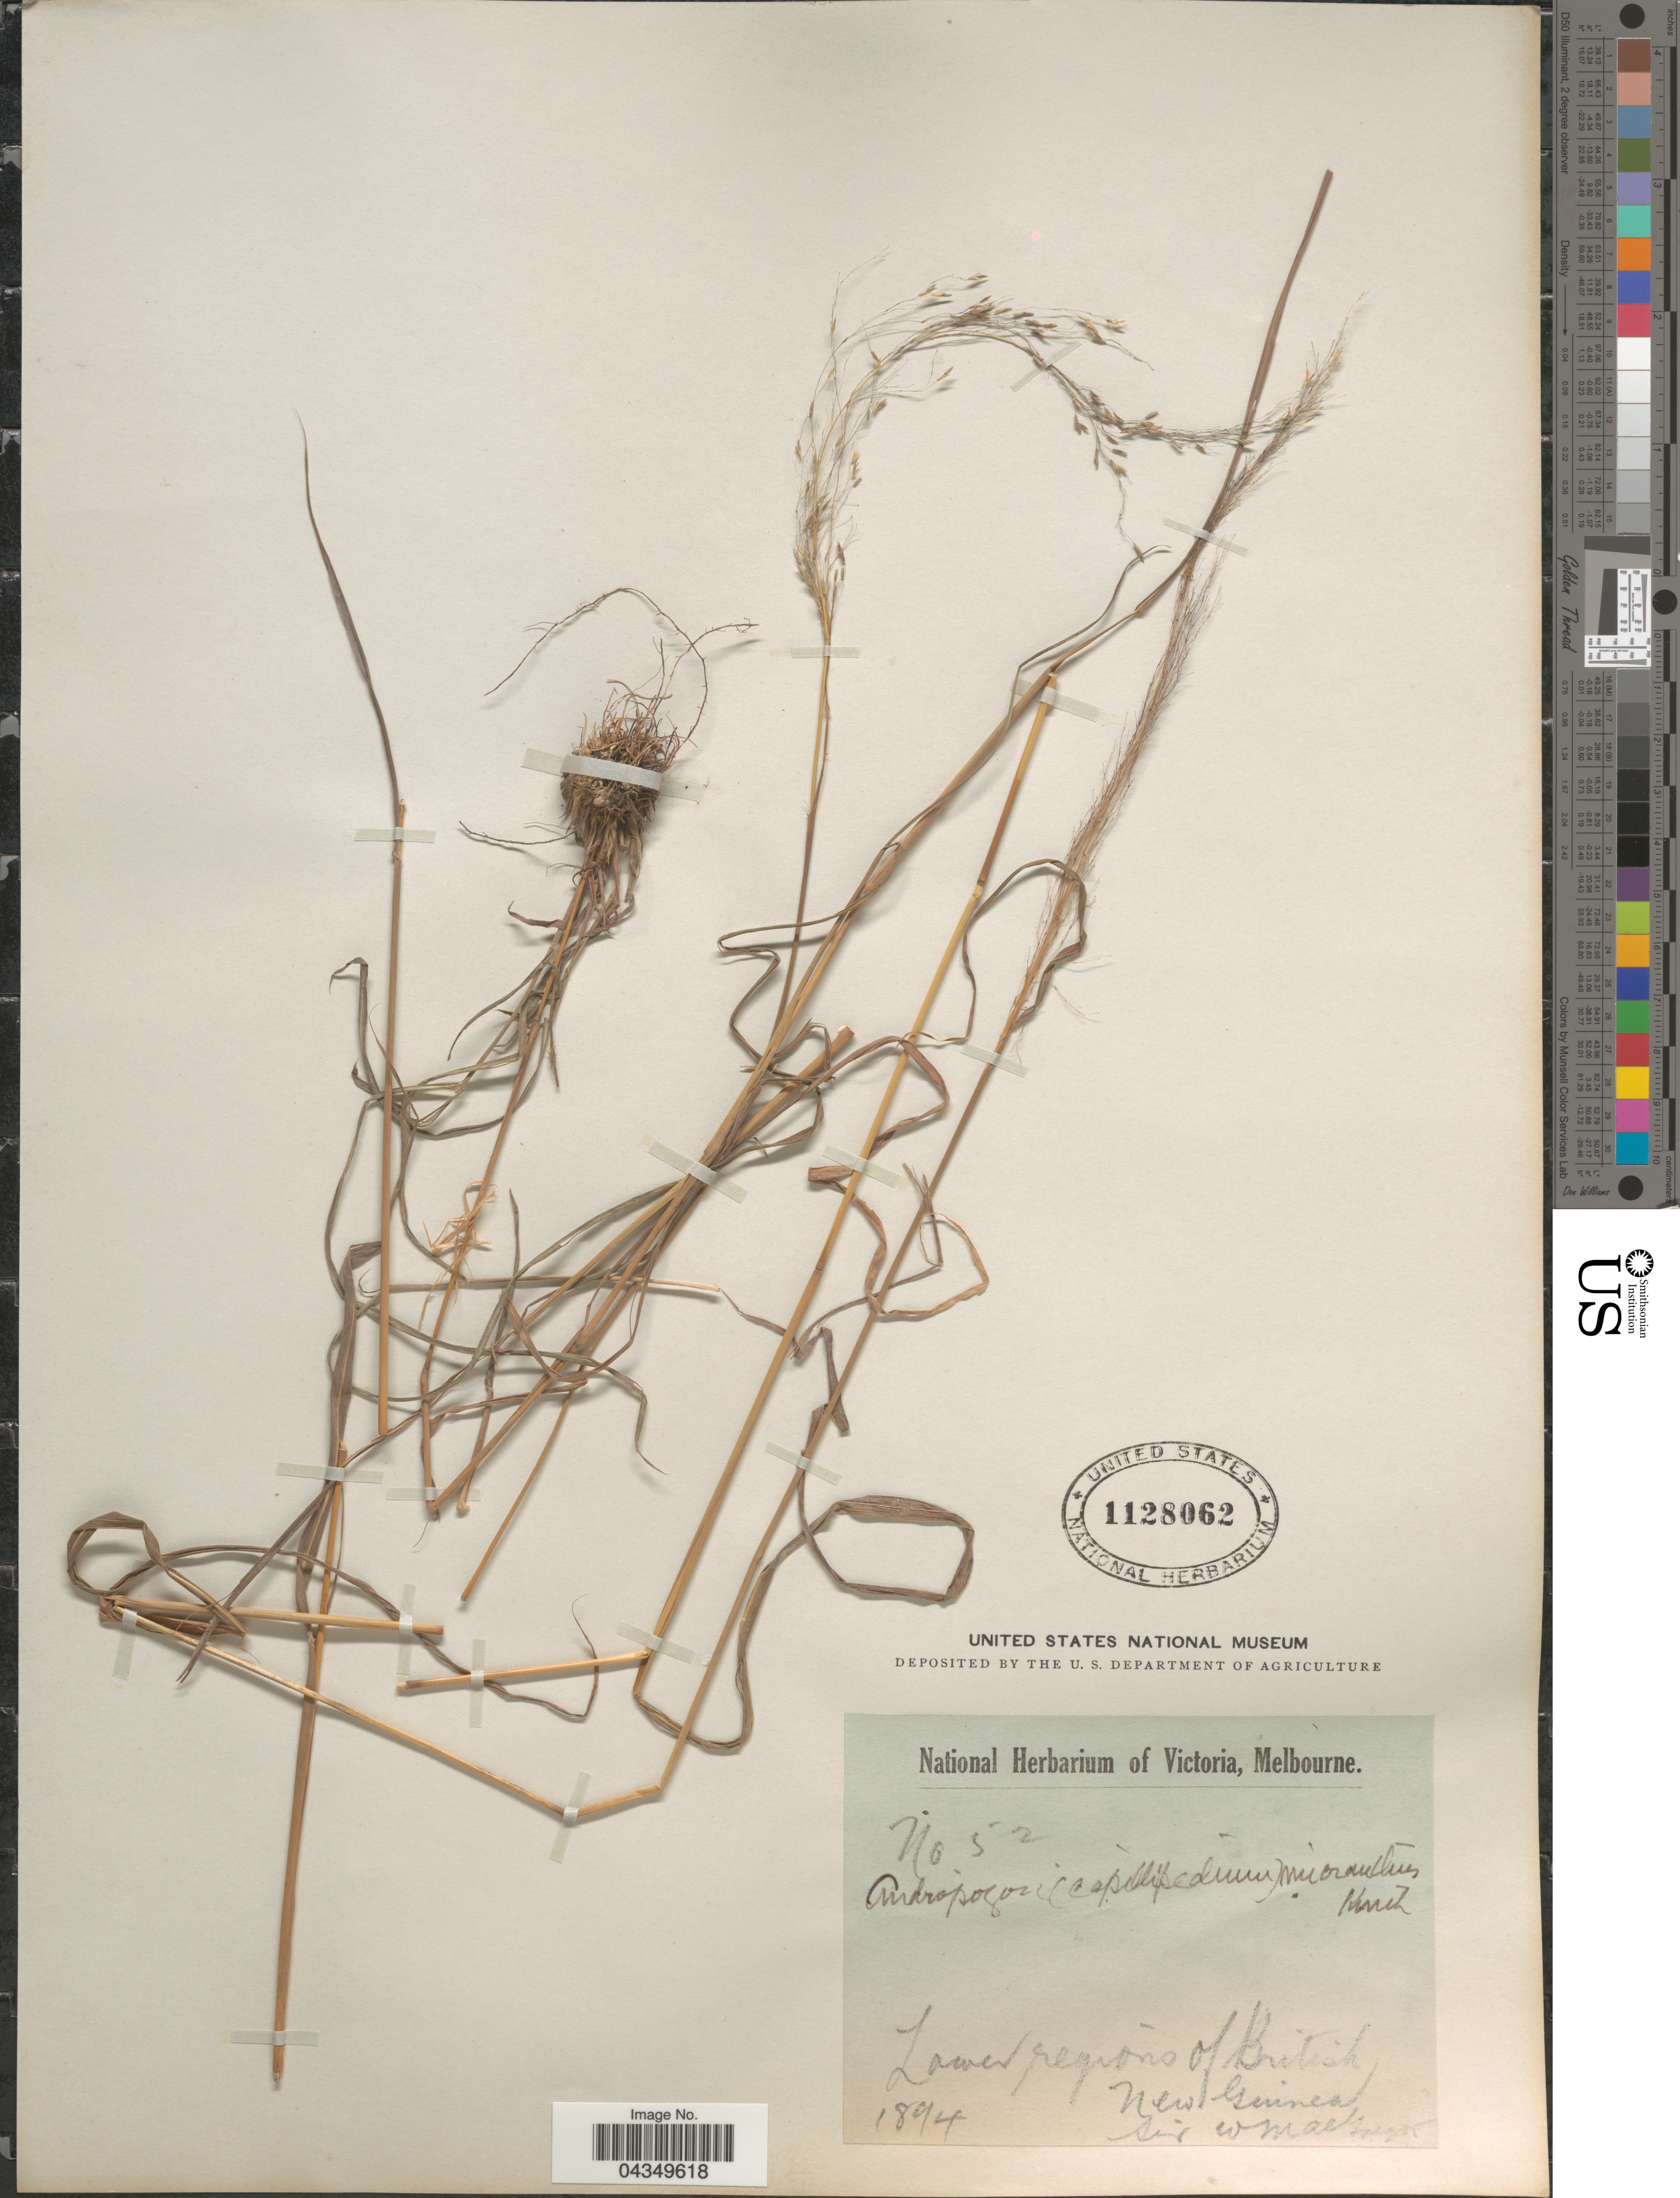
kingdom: Plantae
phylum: Tracheophyta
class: Liliopsida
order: Poales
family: Poaceae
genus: Capillipedium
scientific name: Capillipedium parviflorum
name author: (R. Br.) Stapf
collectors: W. Macgregor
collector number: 52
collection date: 1894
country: Papua New Guinea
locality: Lower [illegible text] of British New Guinea.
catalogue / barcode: US 1128062